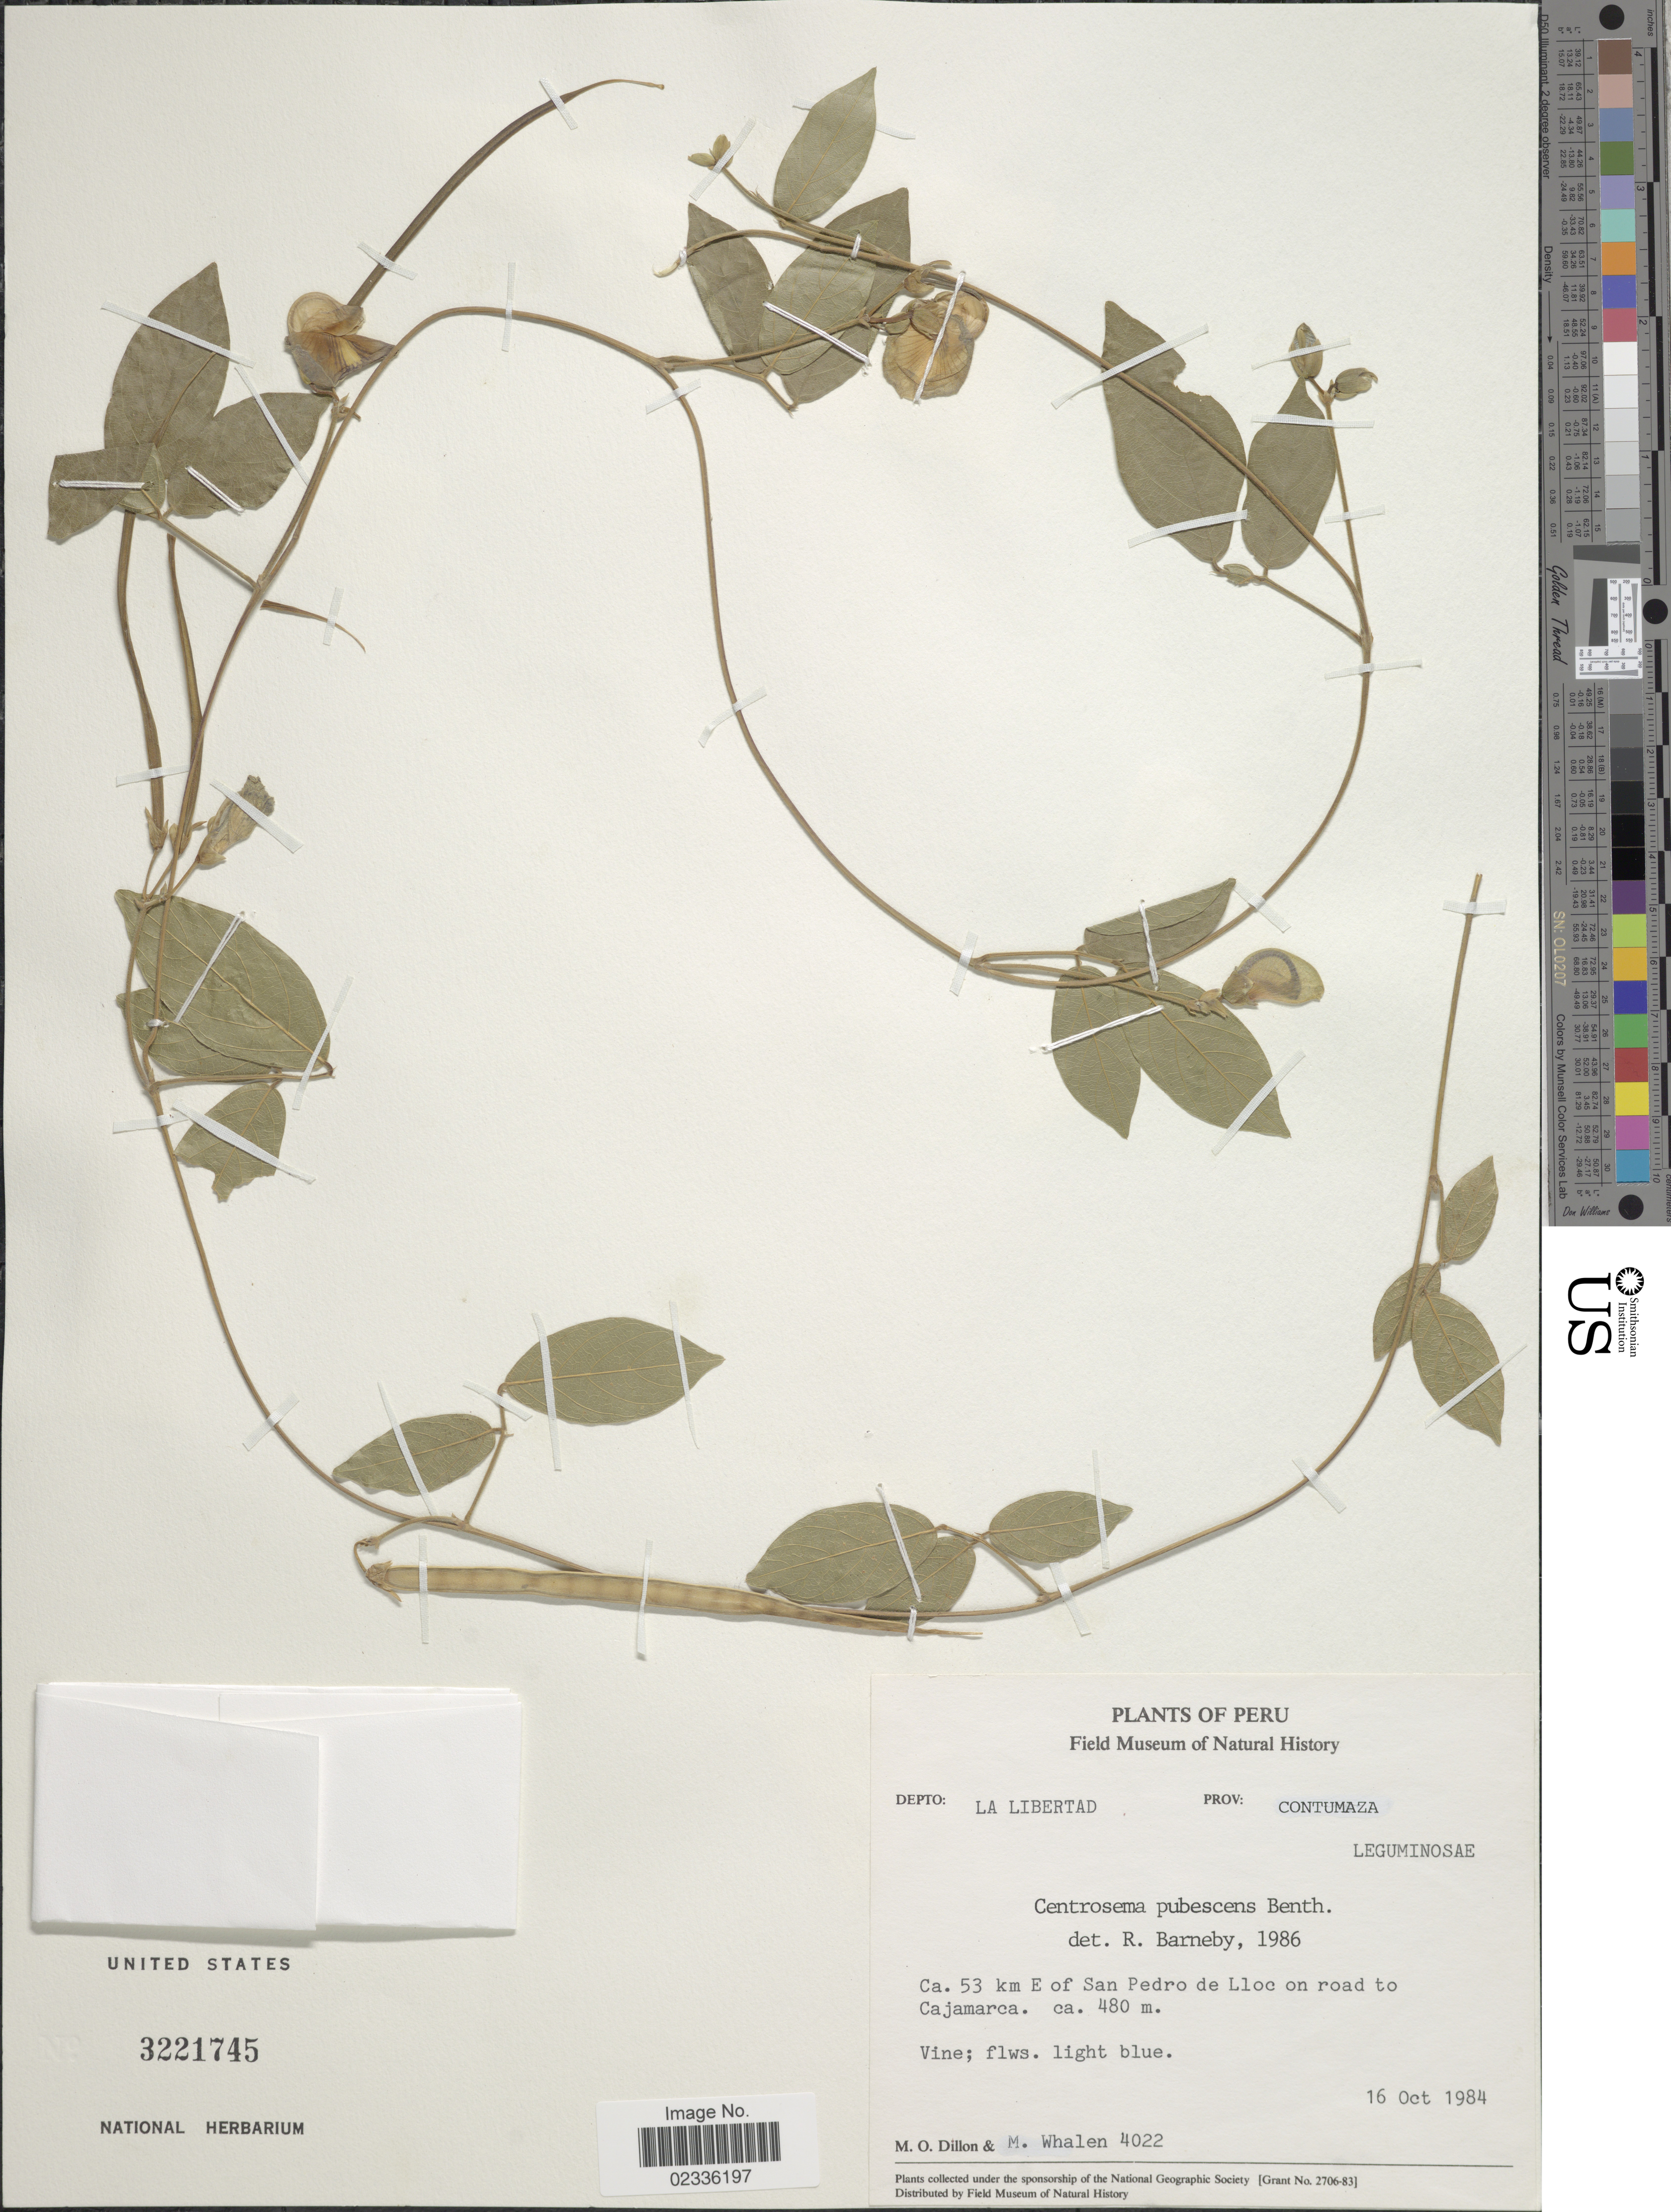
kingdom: Plantae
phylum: Tracheophyta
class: Magnoliopsida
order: Fabales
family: Fabaceae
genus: Centrosema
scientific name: Centrosema pubescens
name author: Benth.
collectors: M. O. Dillon & M. Whalen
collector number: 4022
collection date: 1984-10-16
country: Peru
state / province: La Libertad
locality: Dept. La Libertad, Prov. Contumaza. Ca. 53 km E of San Pedro de Lloc on road to Cajamarca.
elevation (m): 480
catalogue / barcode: US 3221745